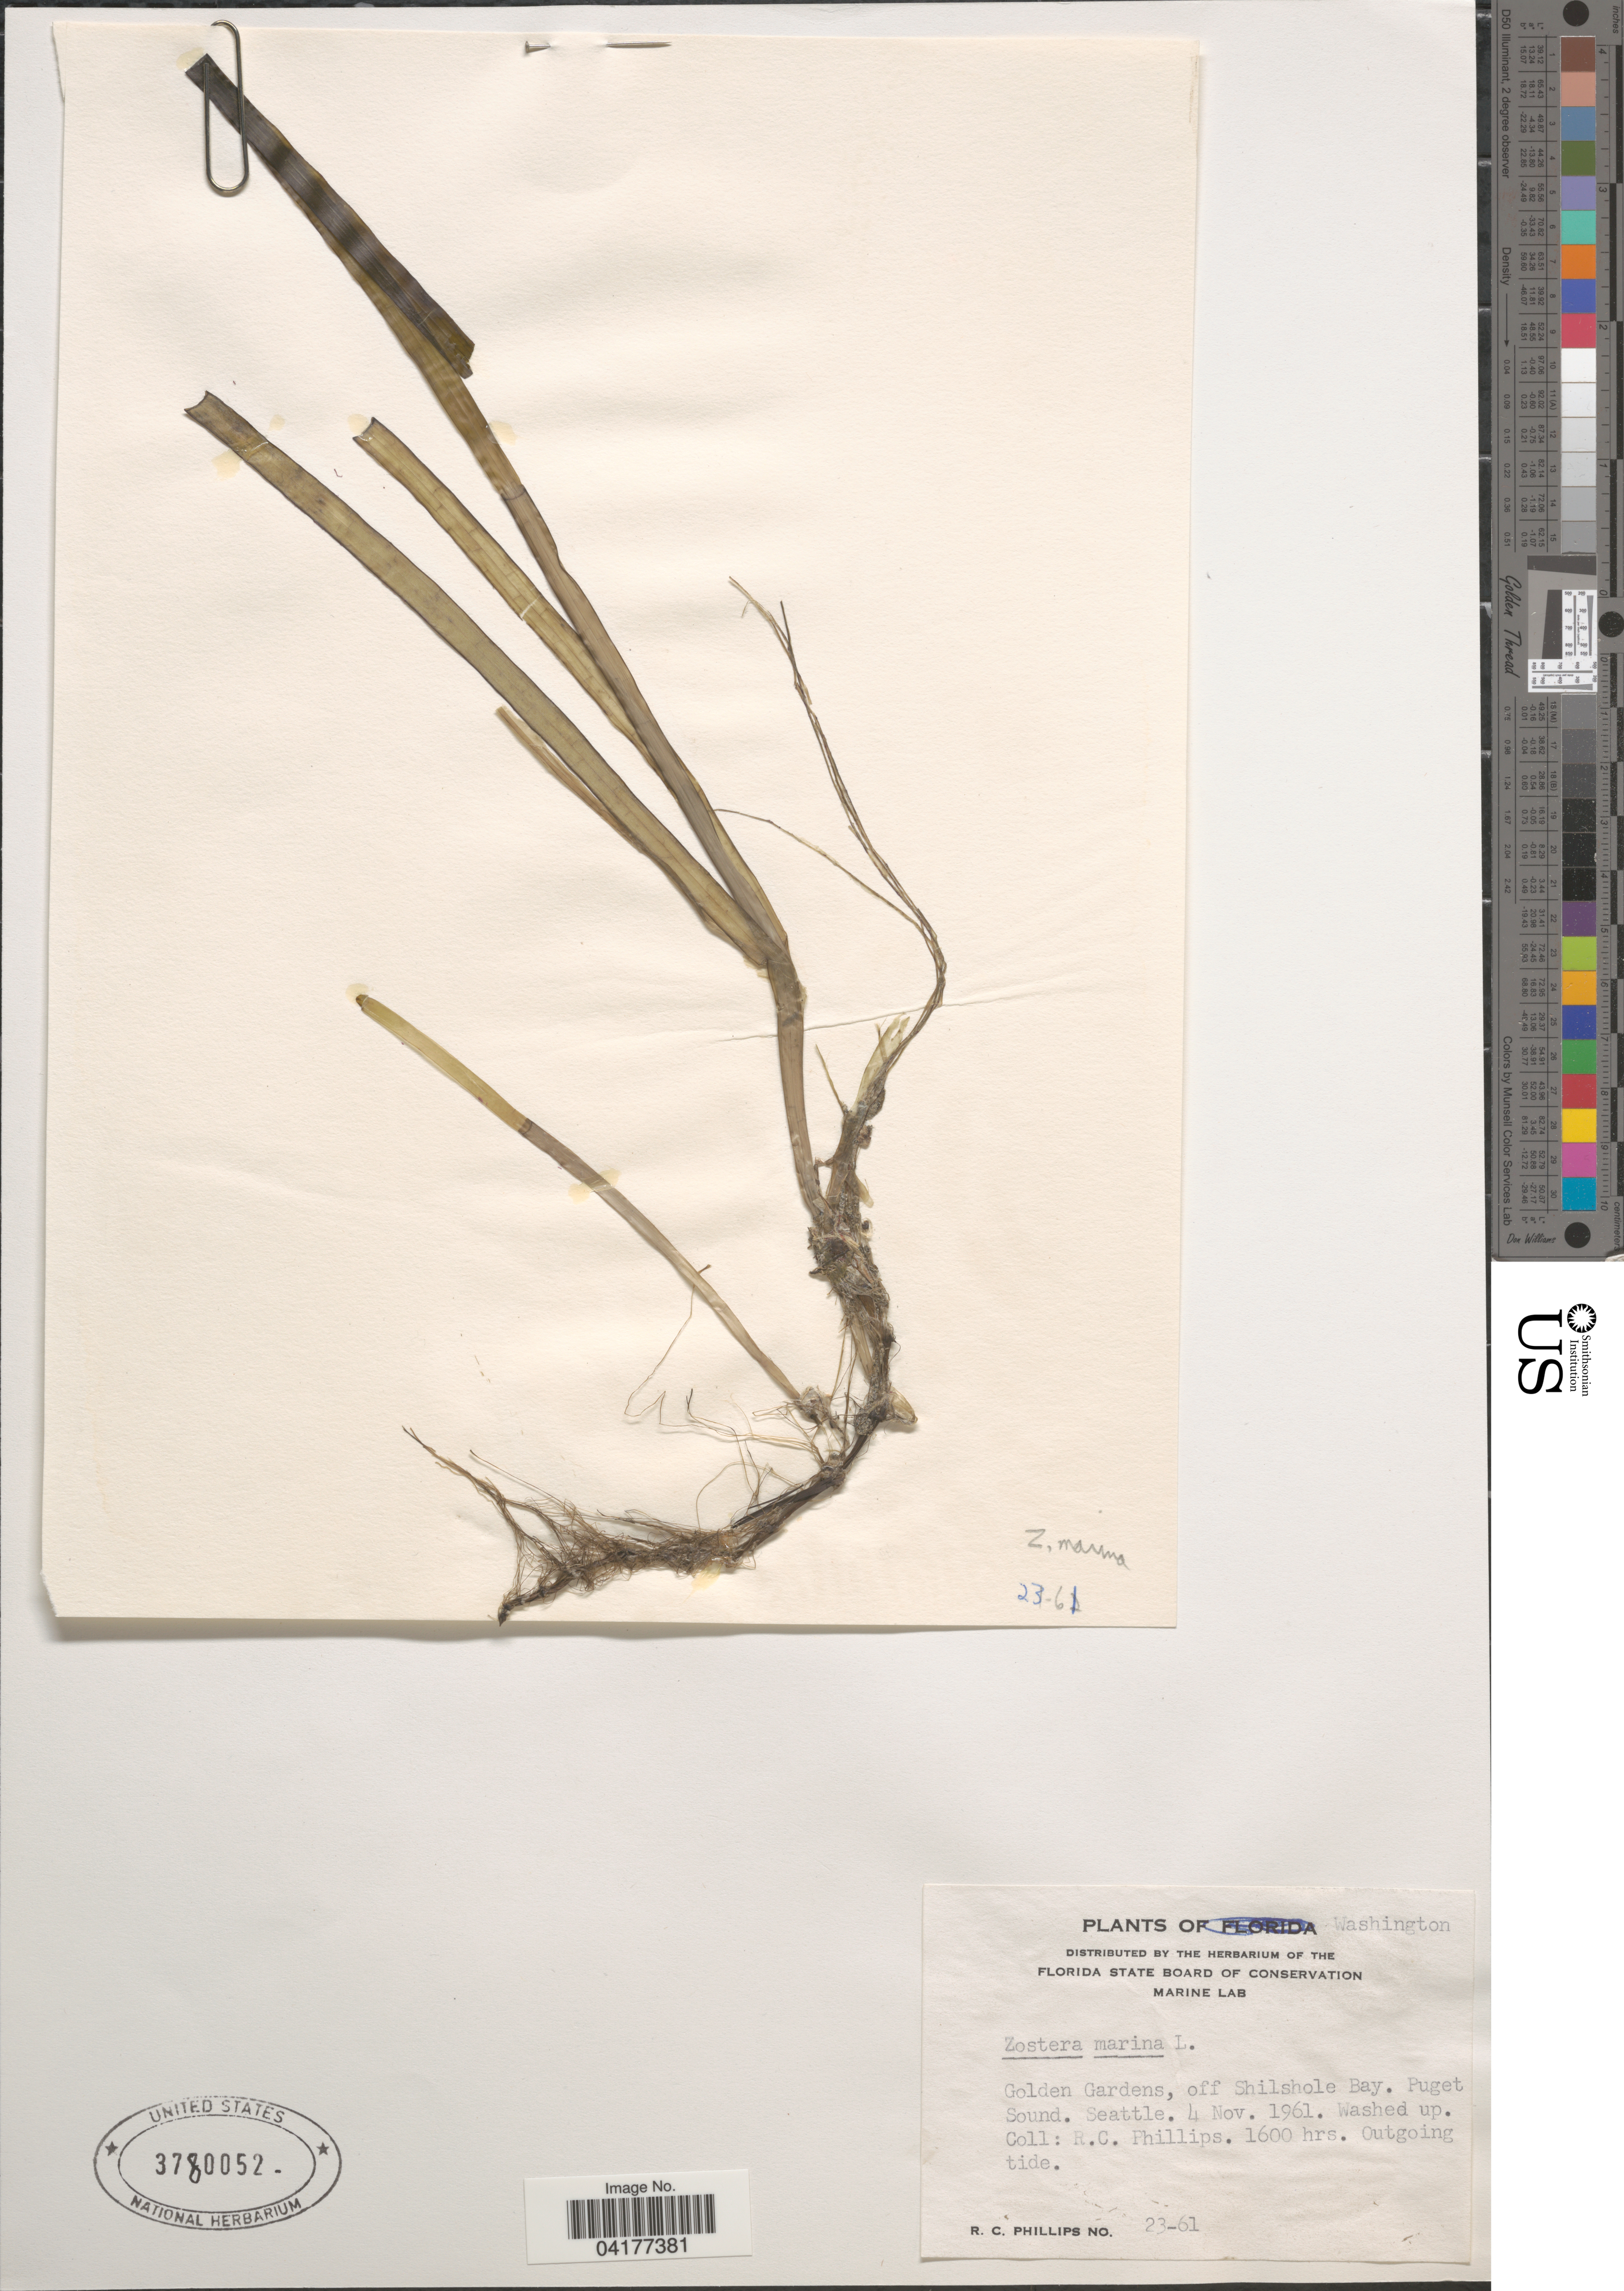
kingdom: Plantae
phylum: Tracheophyta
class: Liliopsida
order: Alismatales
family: Zosteraceae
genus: Zostera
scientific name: Zostera marina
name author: L.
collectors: R. C. Phillips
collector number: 23-61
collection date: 1961-11-04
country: United States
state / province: Washington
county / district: King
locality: Golden Gardens, off Shilshole Bay. Puget Sound.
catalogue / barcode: US 3780052